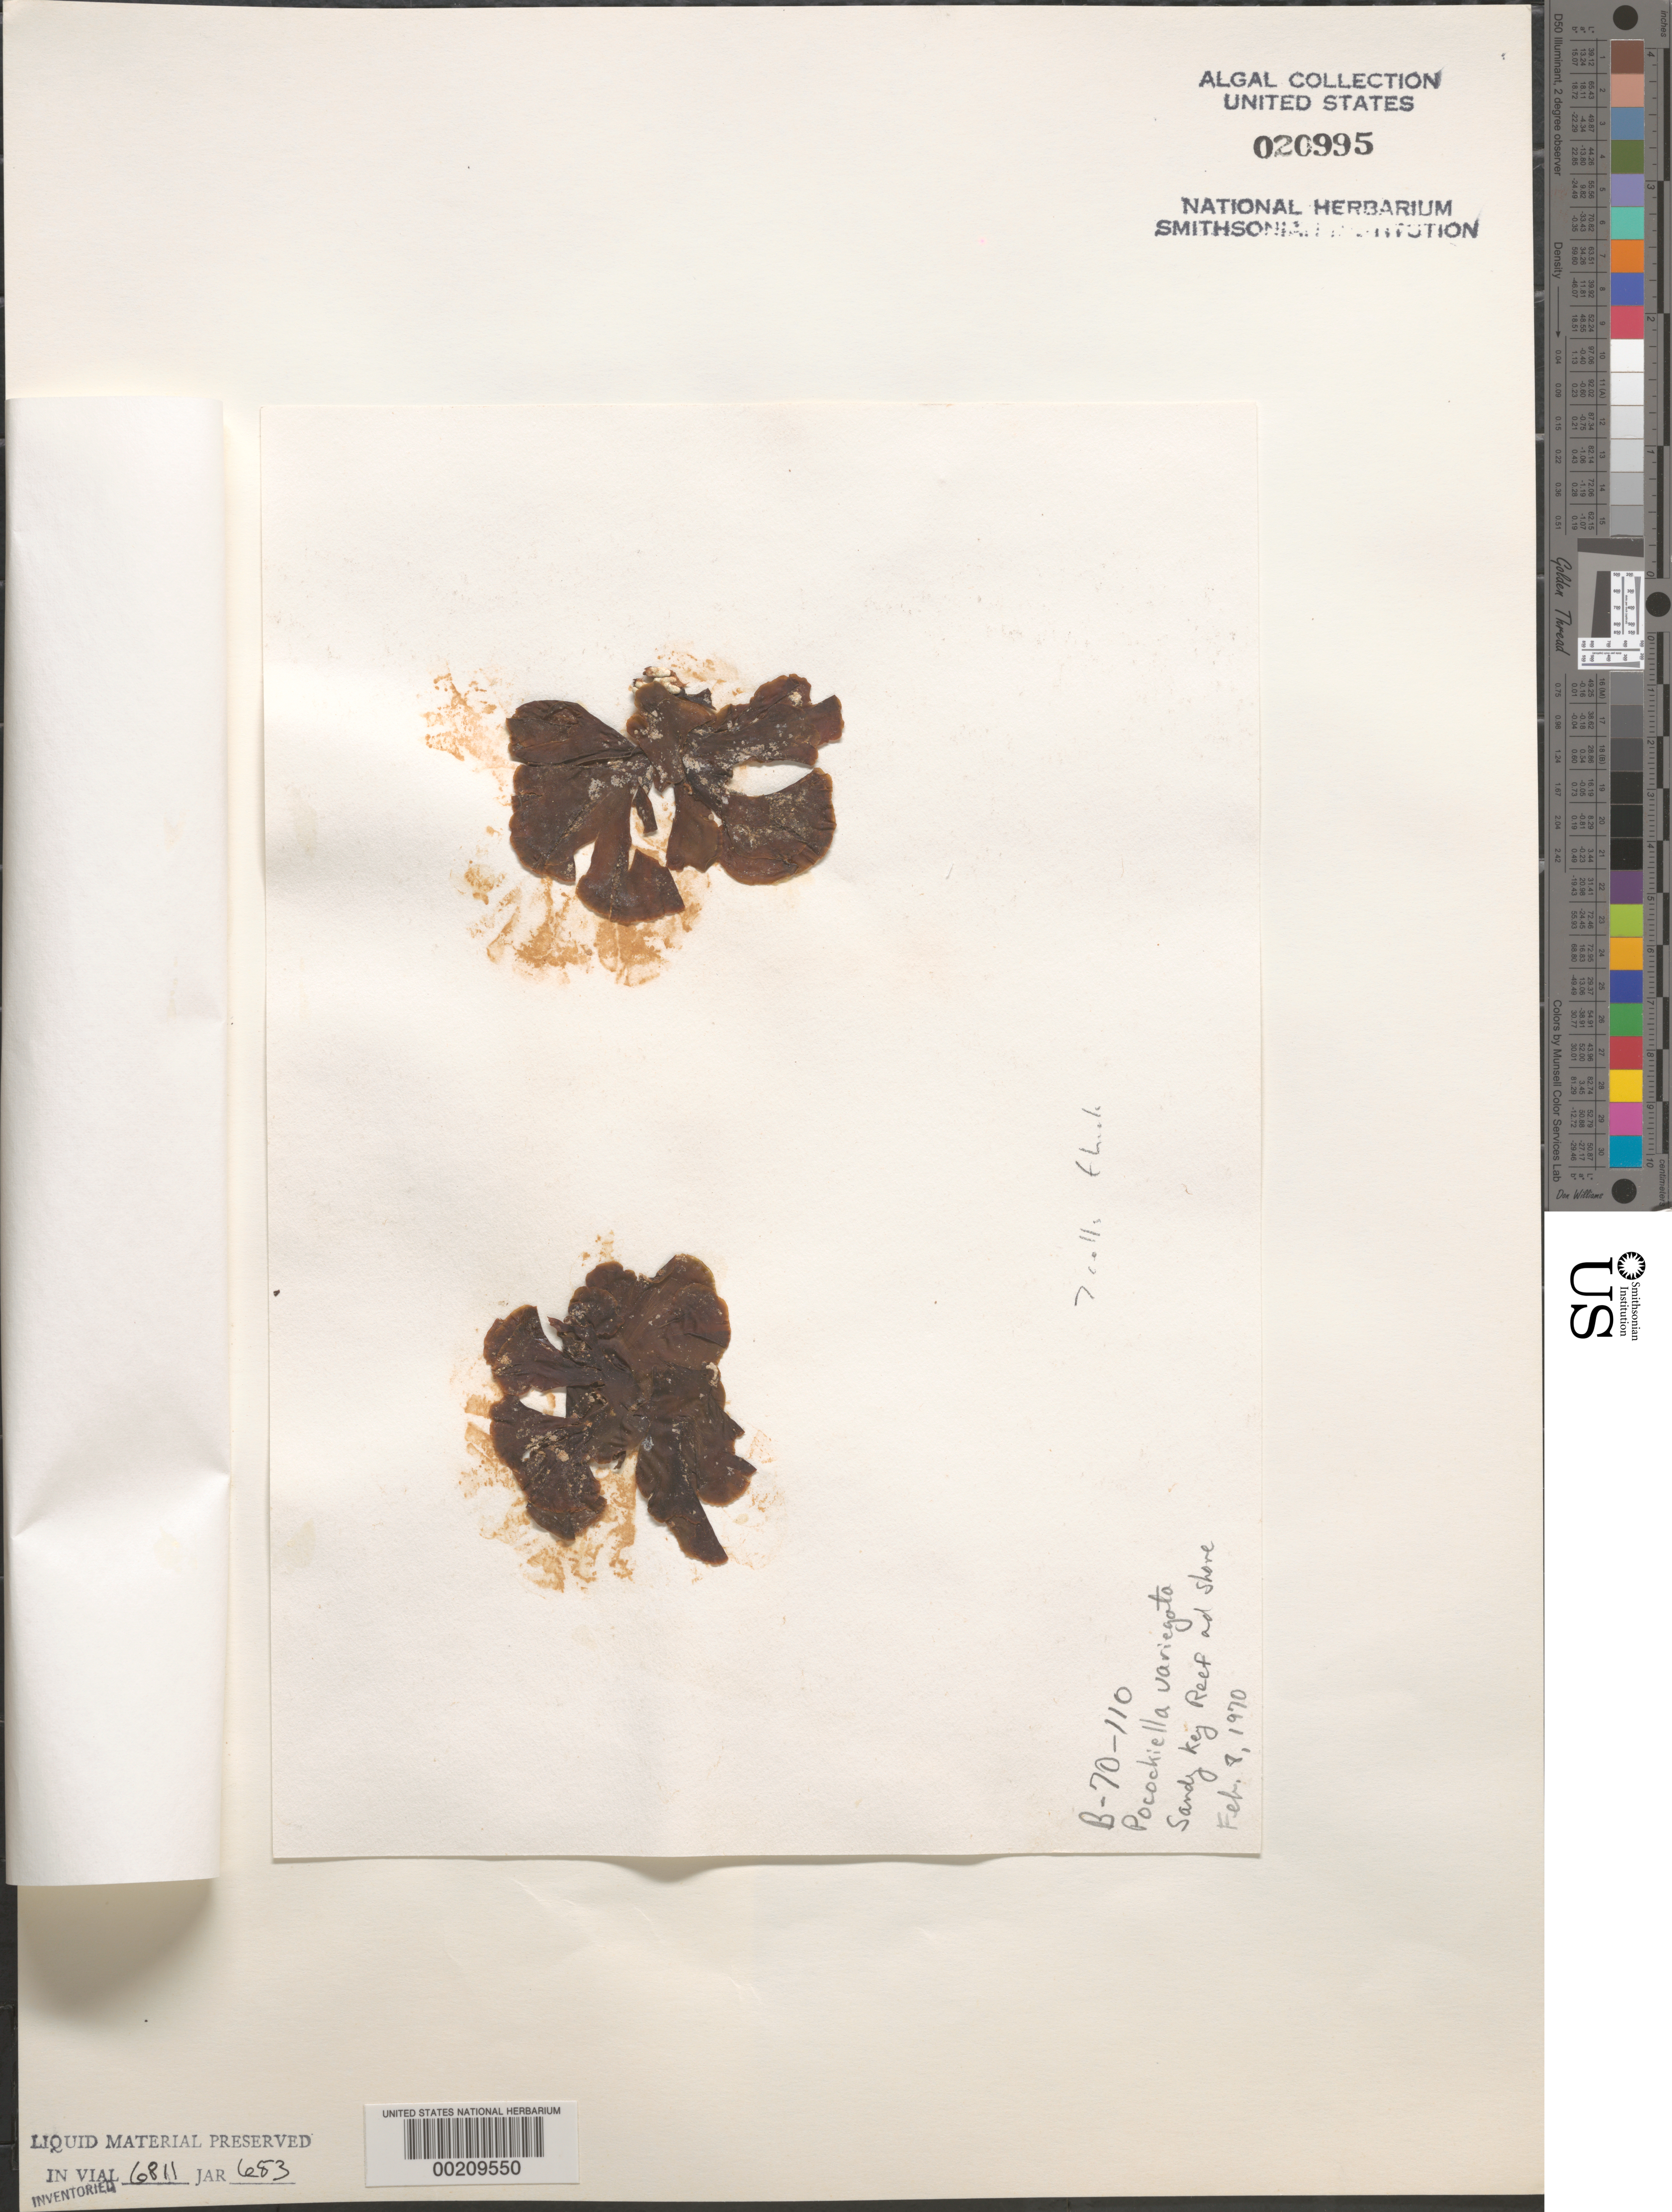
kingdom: Chromista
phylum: Ochrophyta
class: Phaeophyceae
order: Dictyotales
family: Dictyotaceae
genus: Lobophora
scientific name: Lobophora variegata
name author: (J.V.Lamouroux) Womersley & E.C. Oliveira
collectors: E. Friedmann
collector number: B-70-110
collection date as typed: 08 Feb 1970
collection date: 1970-02-08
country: Bahamas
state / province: Abaco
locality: Sandy cay reef, great abaco island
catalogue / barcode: US 20995